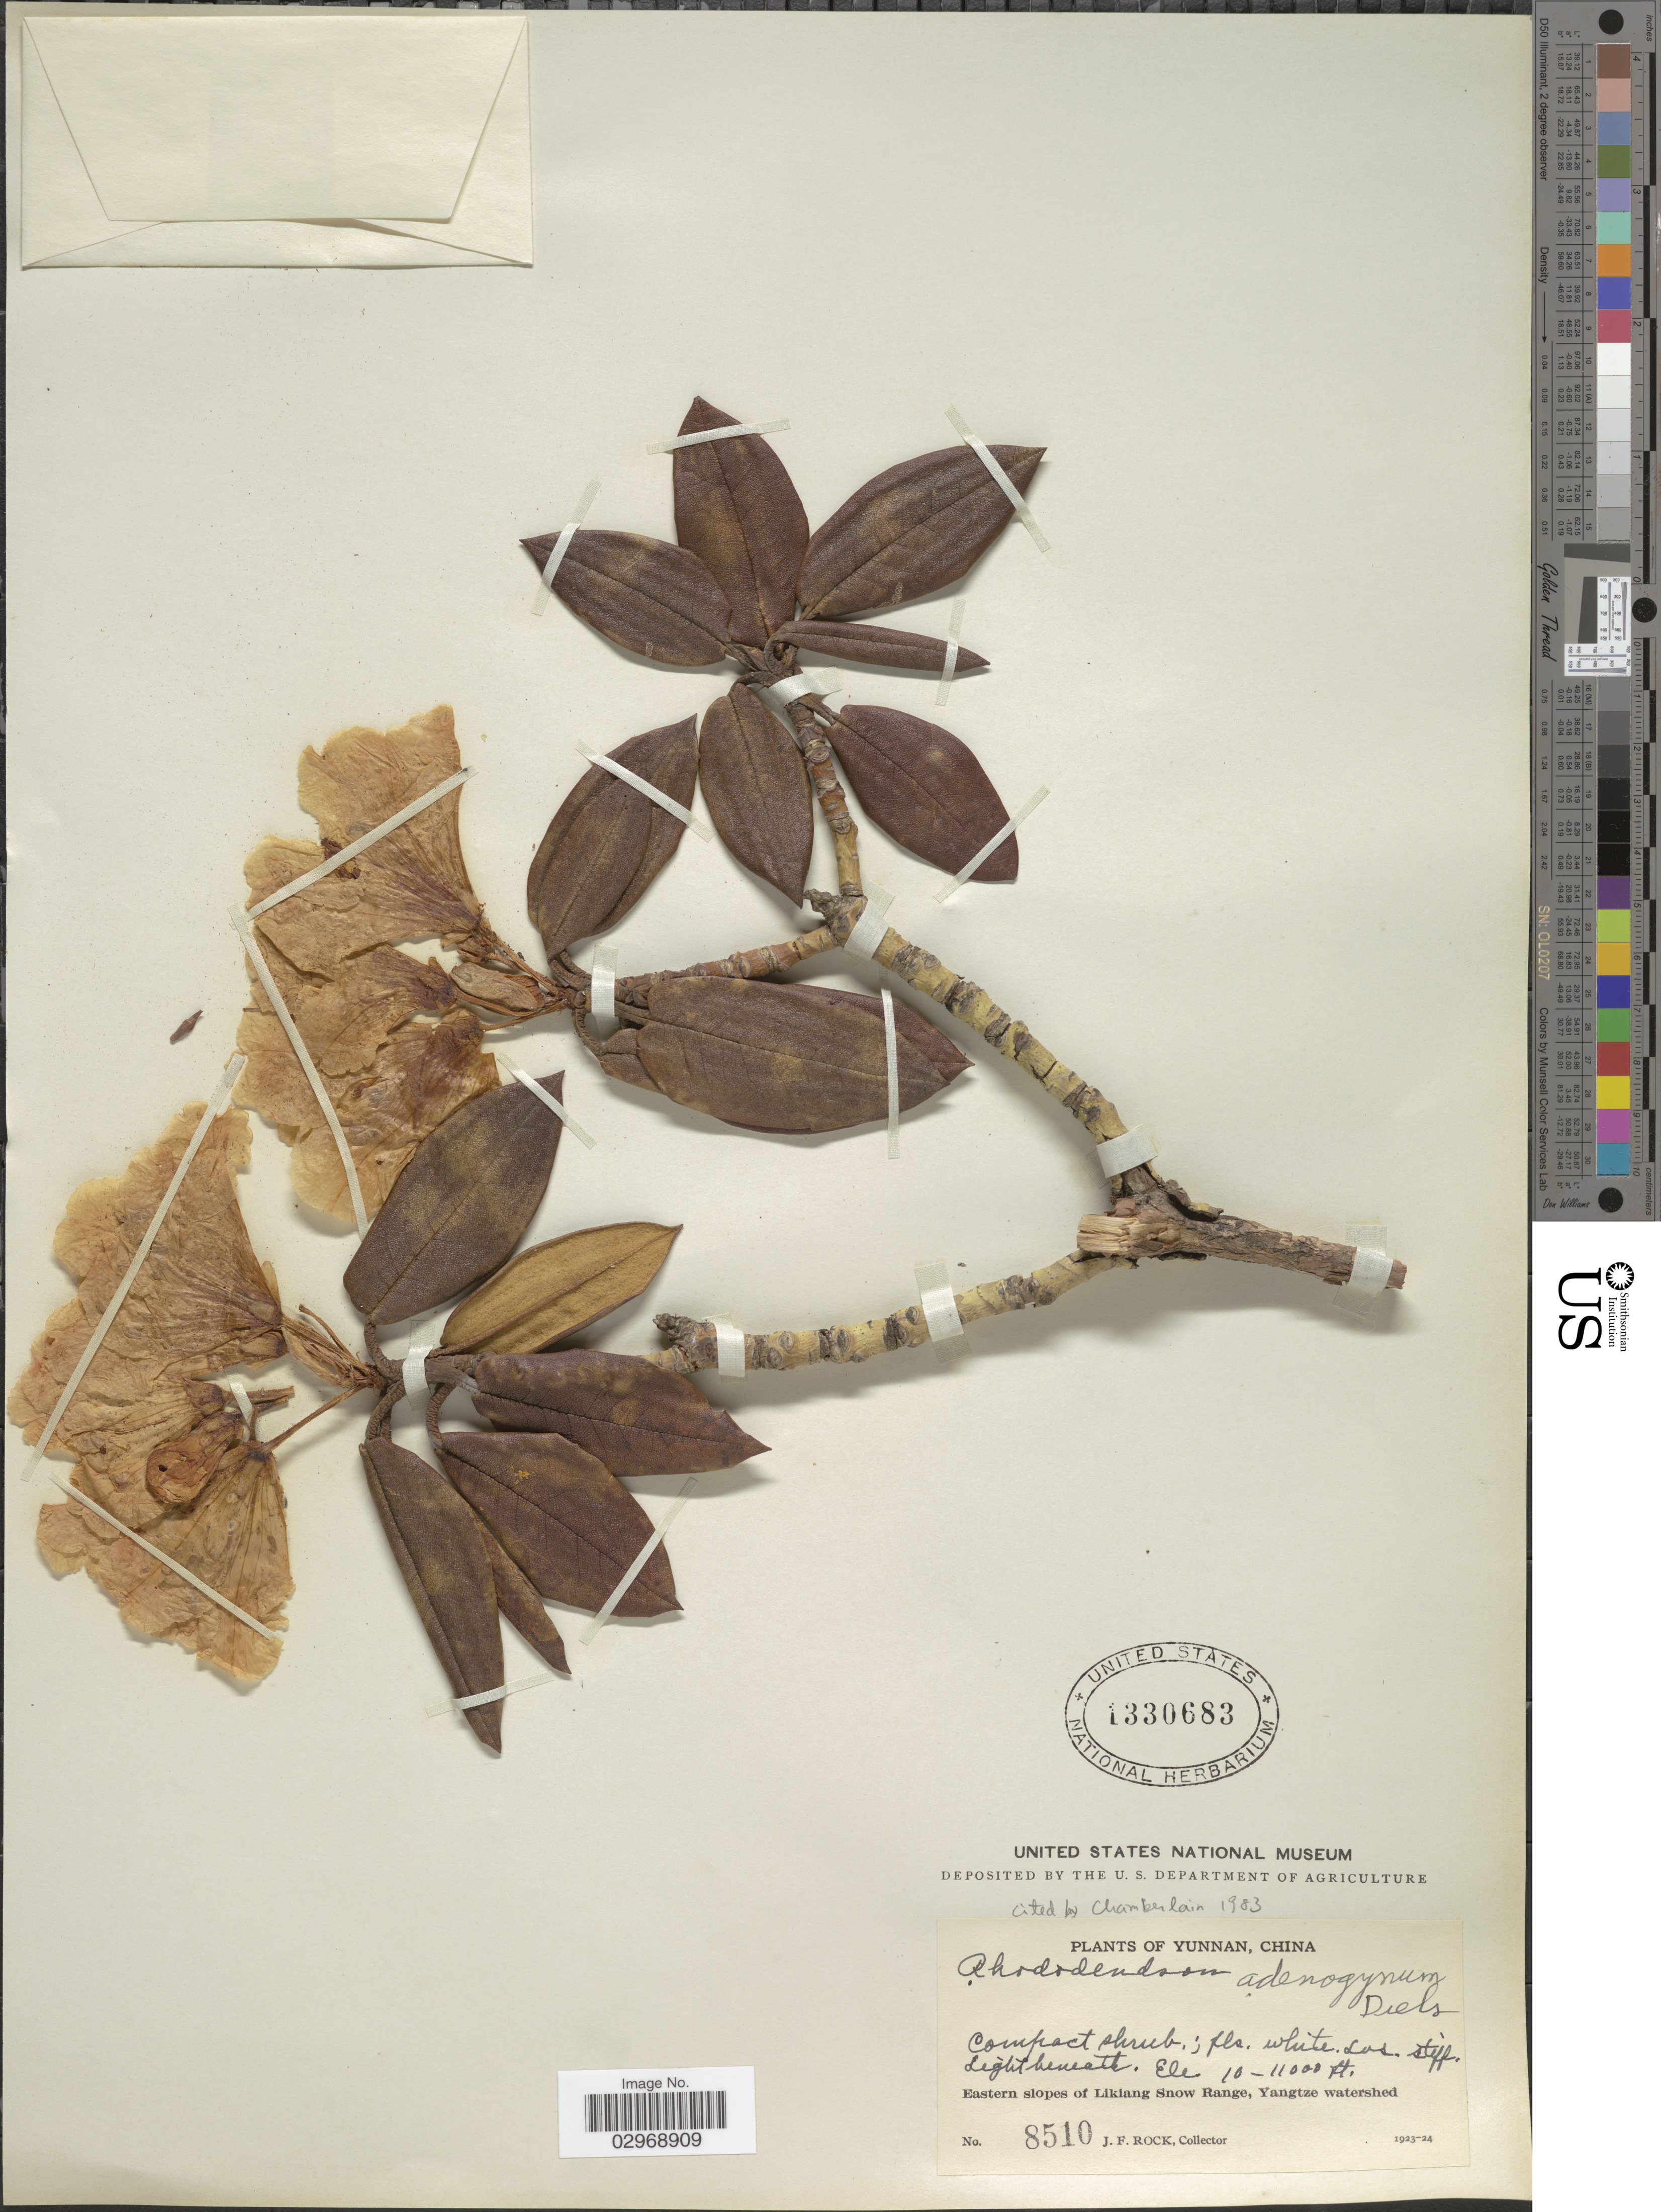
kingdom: Plantae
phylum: Tracheophyta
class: Magnoliopsida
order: Ericales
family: Ericaceae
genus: Rhododendron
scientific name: Rhododendron adenogynum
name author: Diels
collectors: J. Rock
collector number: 8510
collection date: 1923/1924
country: China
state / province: Yunnan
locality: Eastern slopes of Likiang Snow Range, Yangtze watershed.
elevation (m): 3048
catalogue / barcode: US 1330683